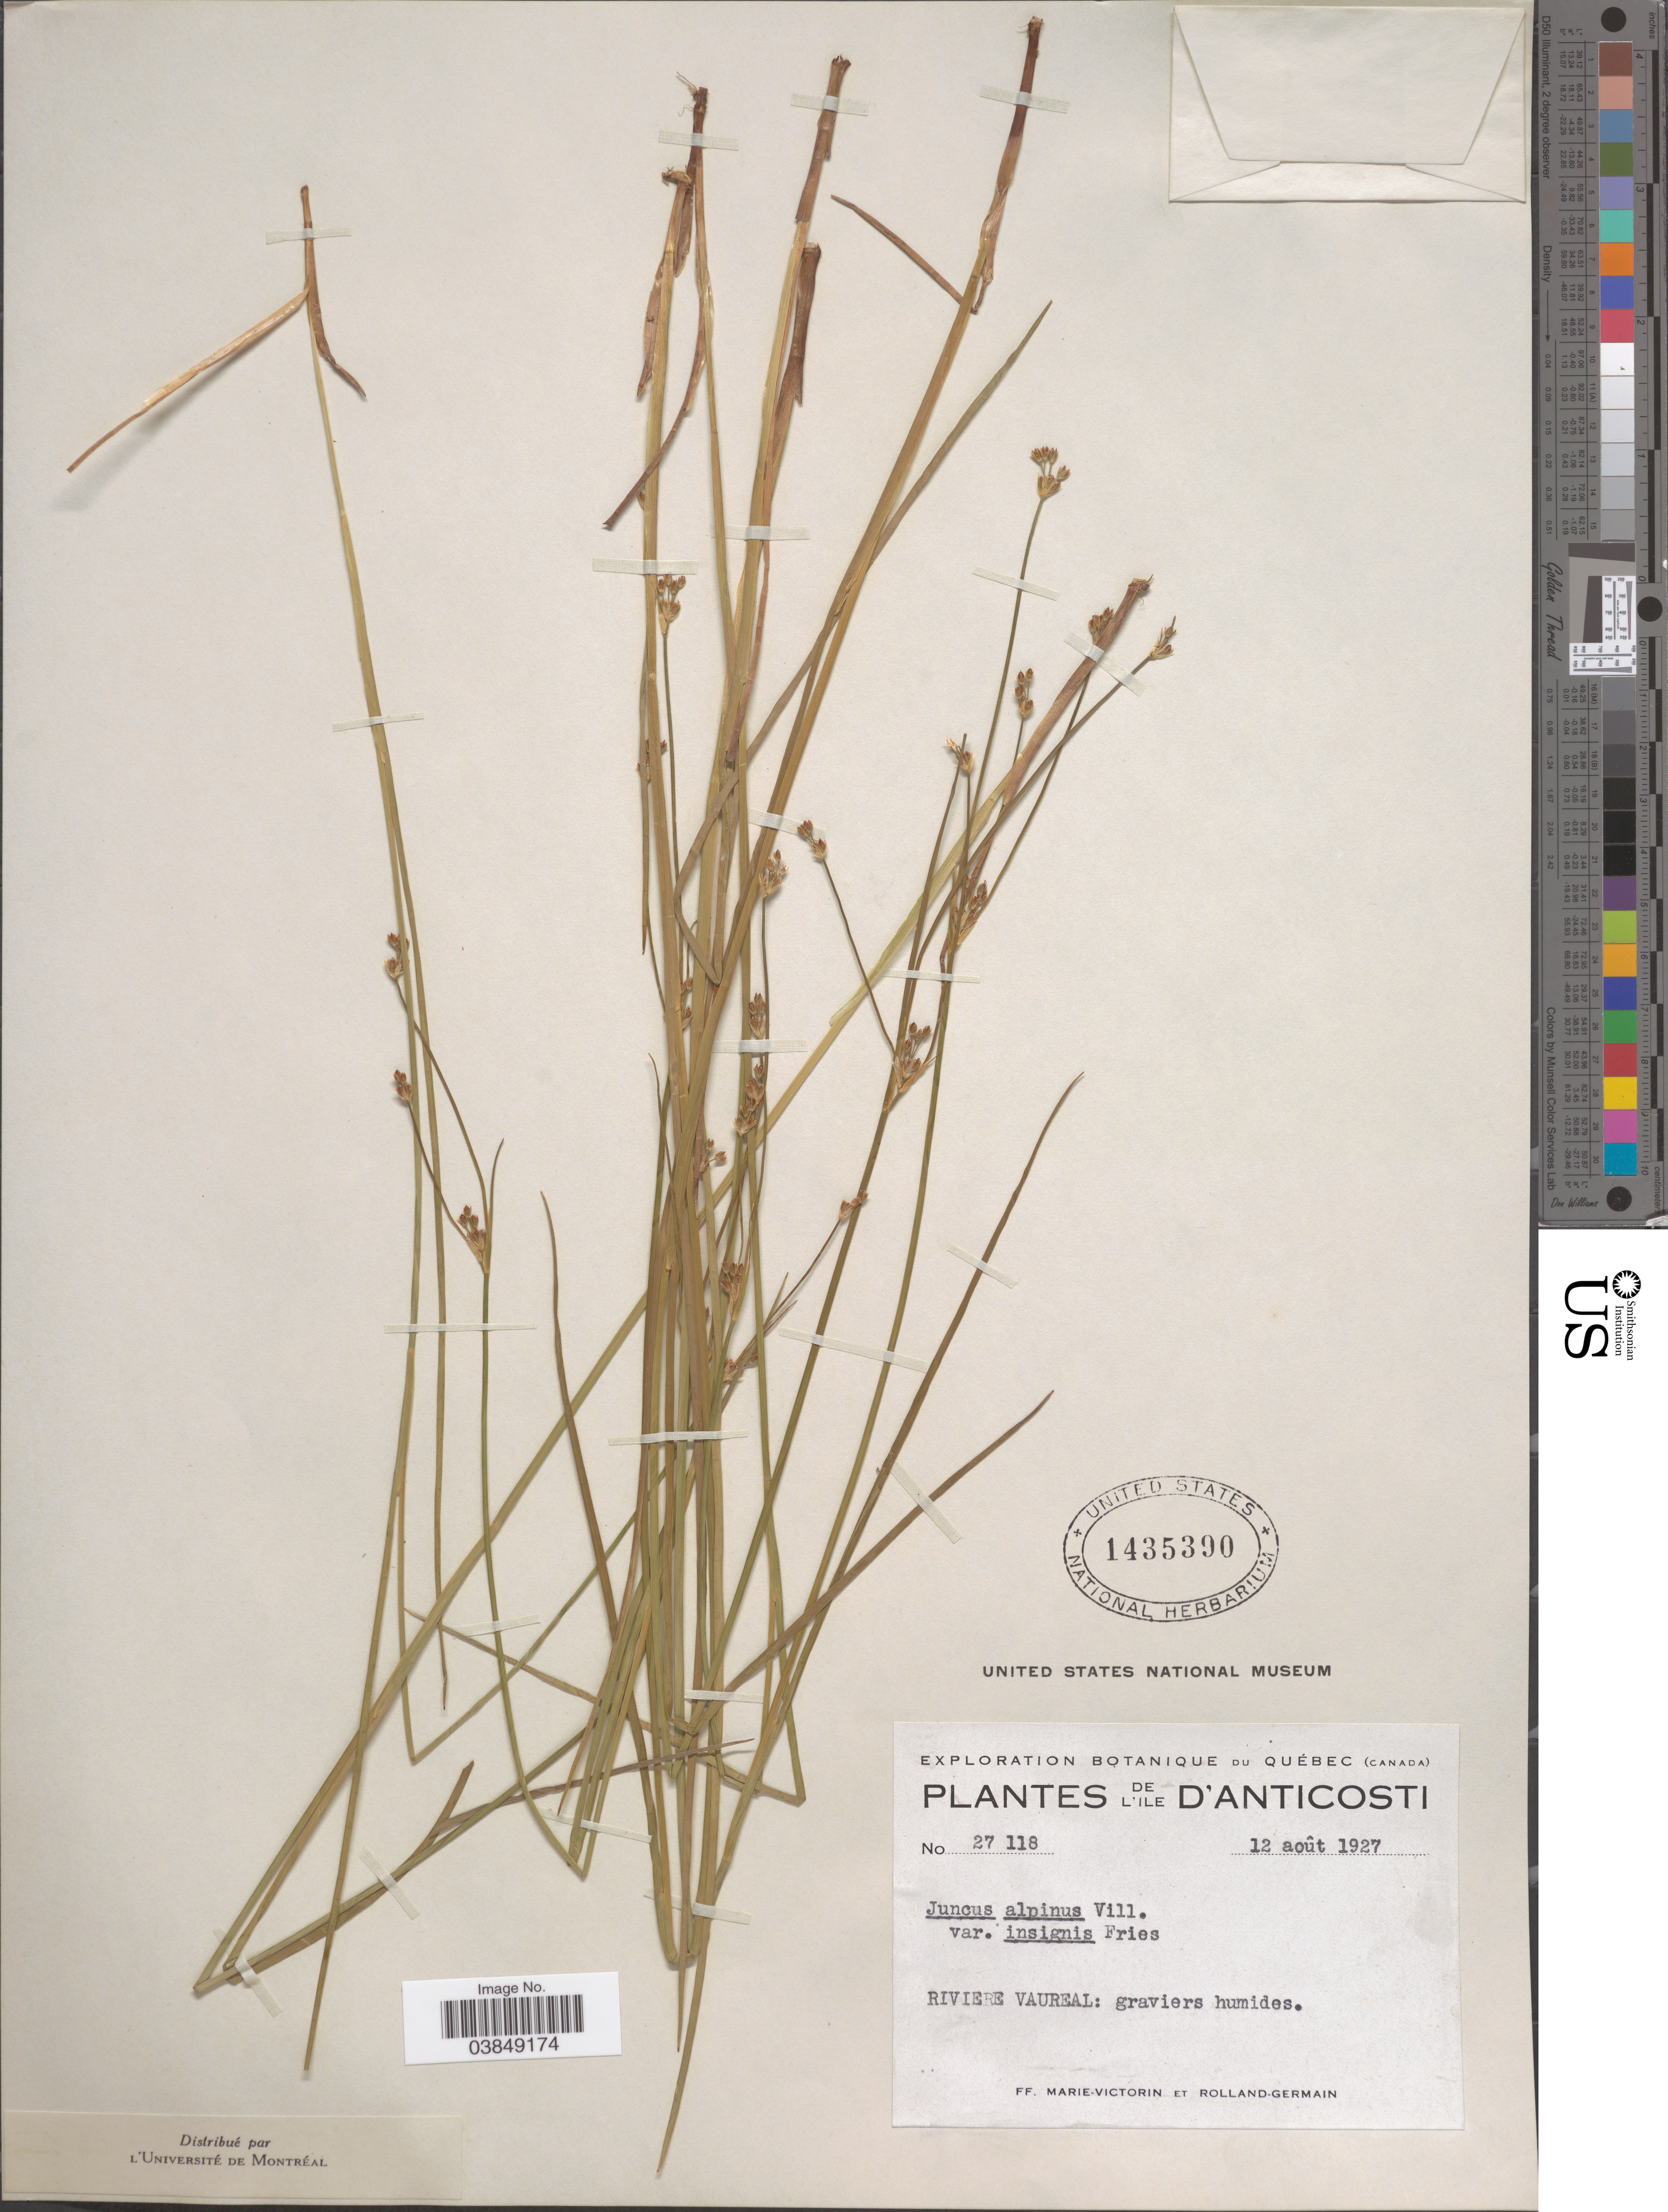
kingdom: Plantae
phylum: Tracheophyta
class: Liliopsida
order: Poales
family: Juncaceae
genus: Juncus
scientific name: Juncus alpinus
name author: Vill.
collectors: F. Marie-Victorin & Rolland-Germain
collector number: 27118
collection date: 1927-08-12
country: Canada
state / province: Quebec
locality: L'ile D' Anticosti. Riviere Vaureal: graviers humides.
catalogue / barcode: US 1435390